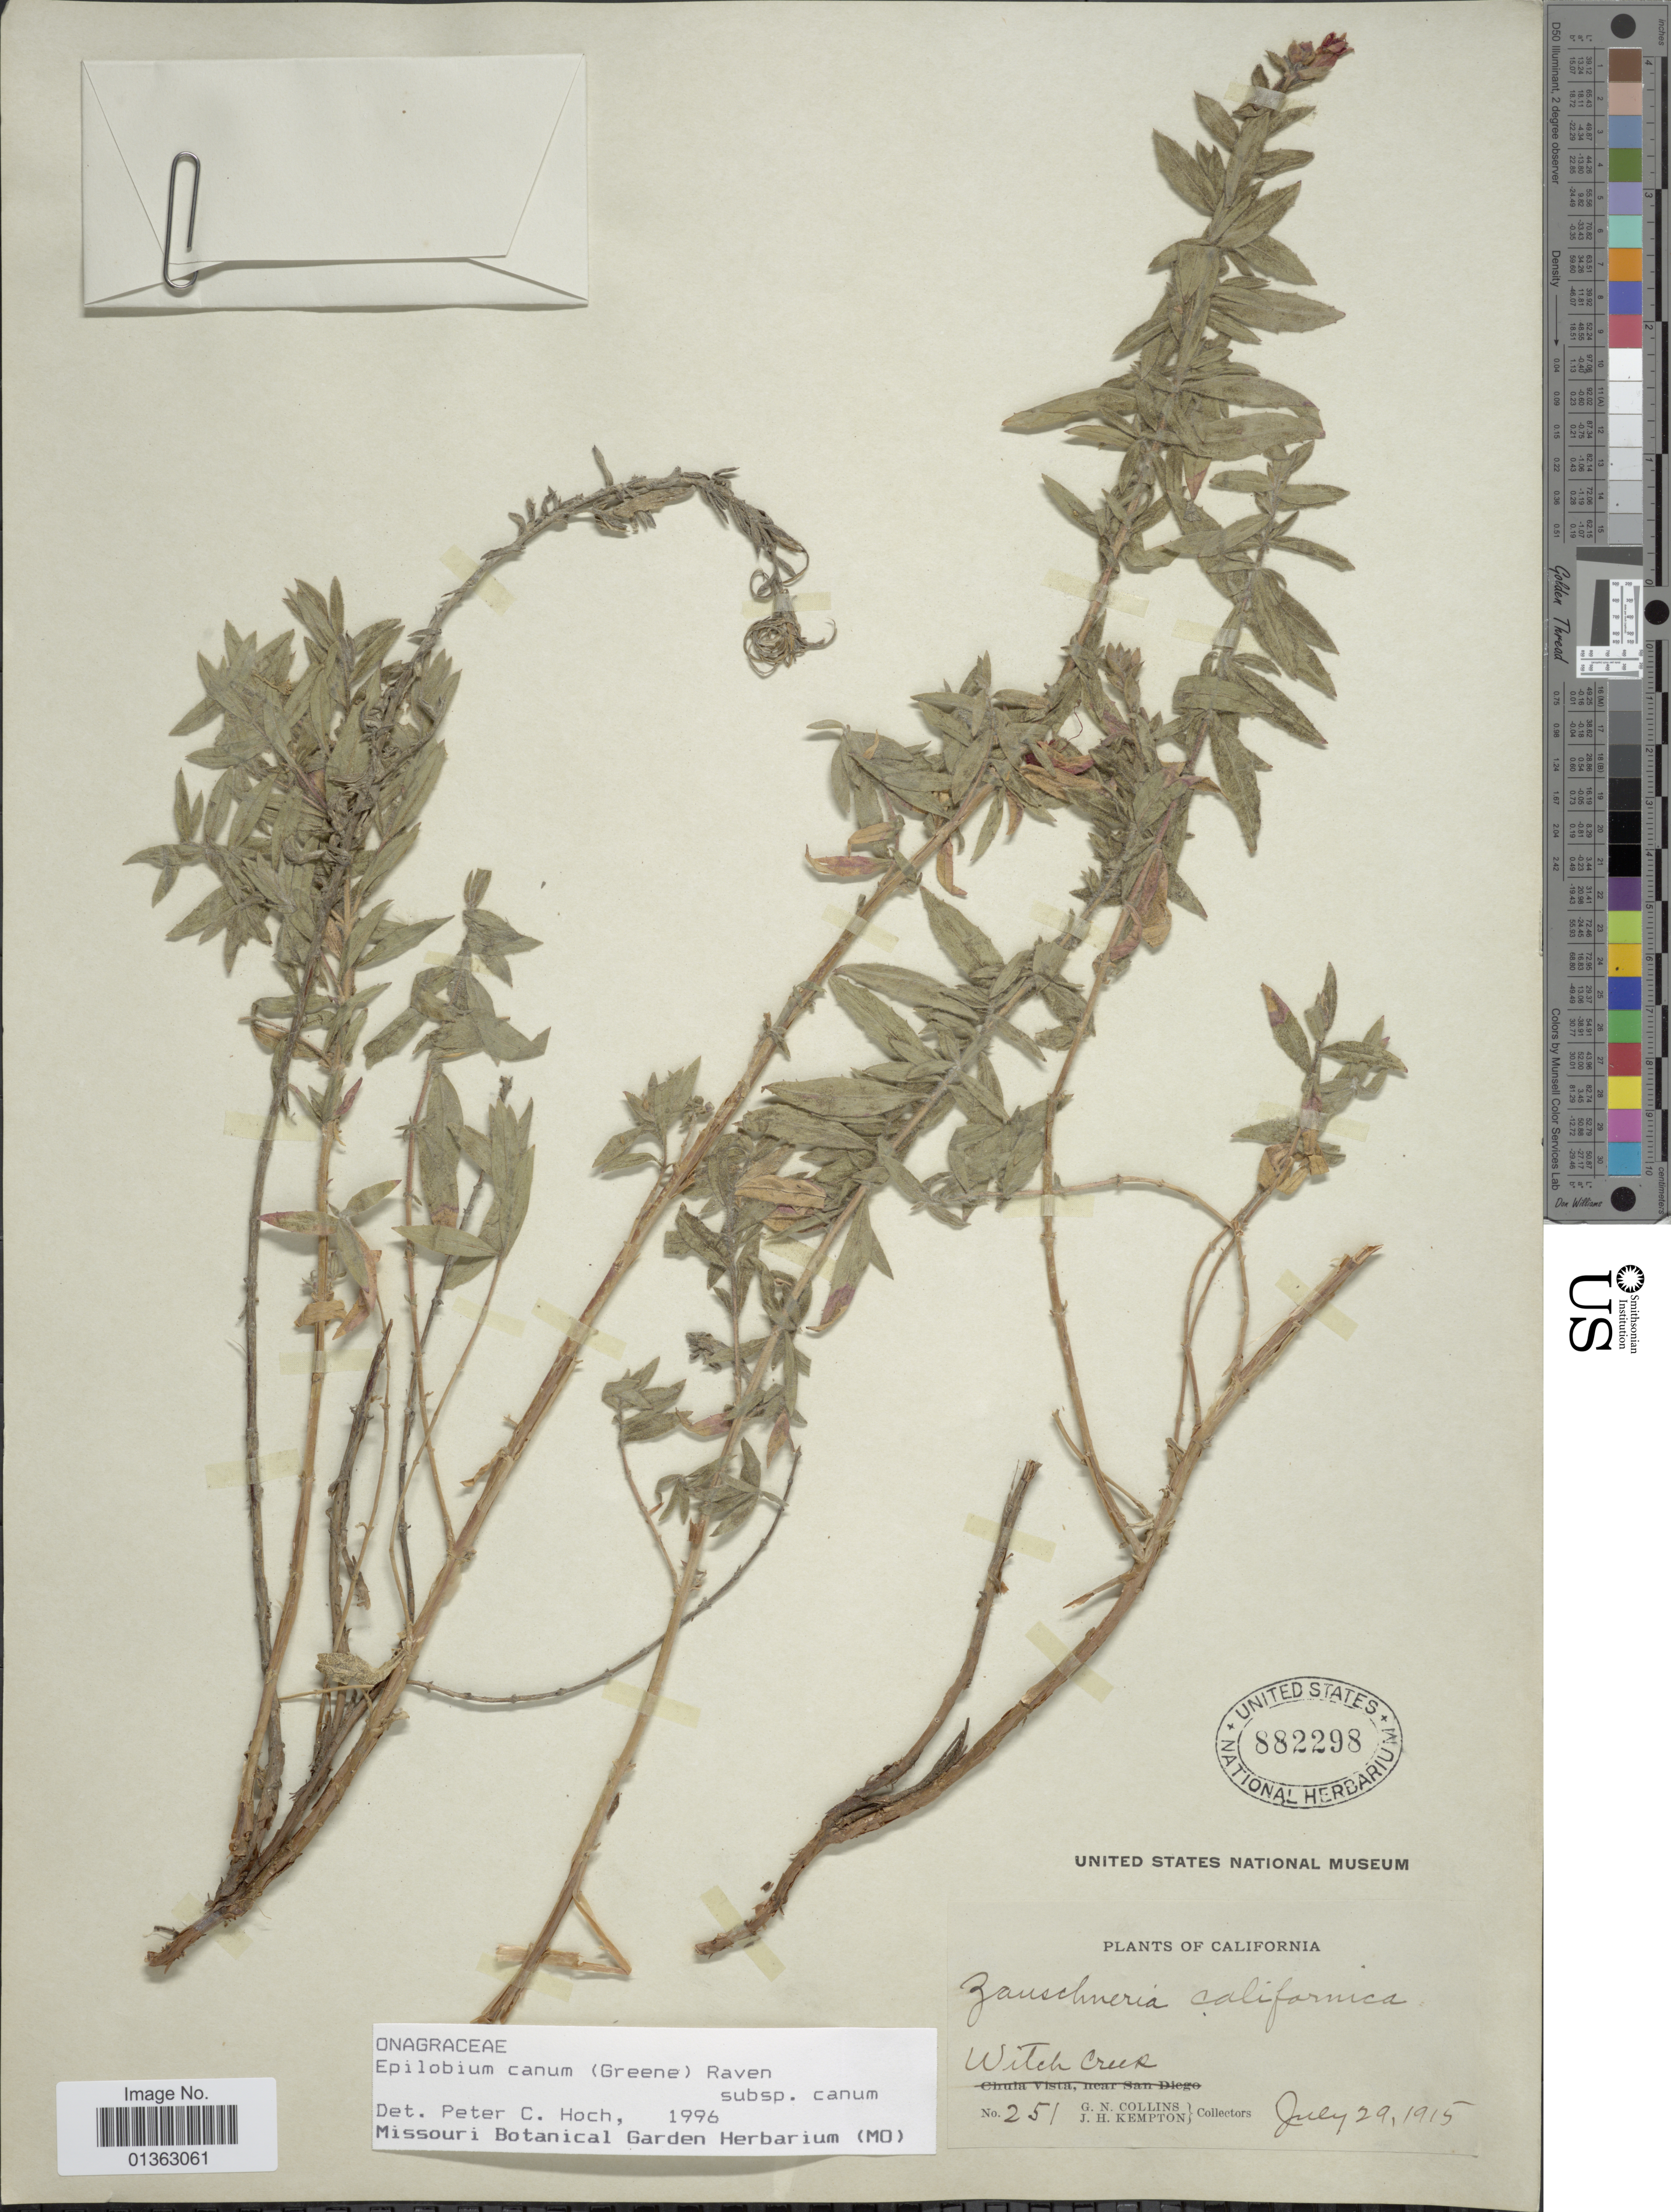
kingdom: Plantae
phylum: Tracheophyta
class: Magnoliopsida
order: Myrtales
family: Onagraceae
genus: Epilobium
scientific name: Epilobium canum subsp. canum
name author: (Greene) P.H. Raven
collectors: G. Collins & J. H. Kempton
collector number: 251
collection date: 1915-07-29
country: United States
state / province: California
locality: Witch Creek.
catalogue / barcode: US 882298